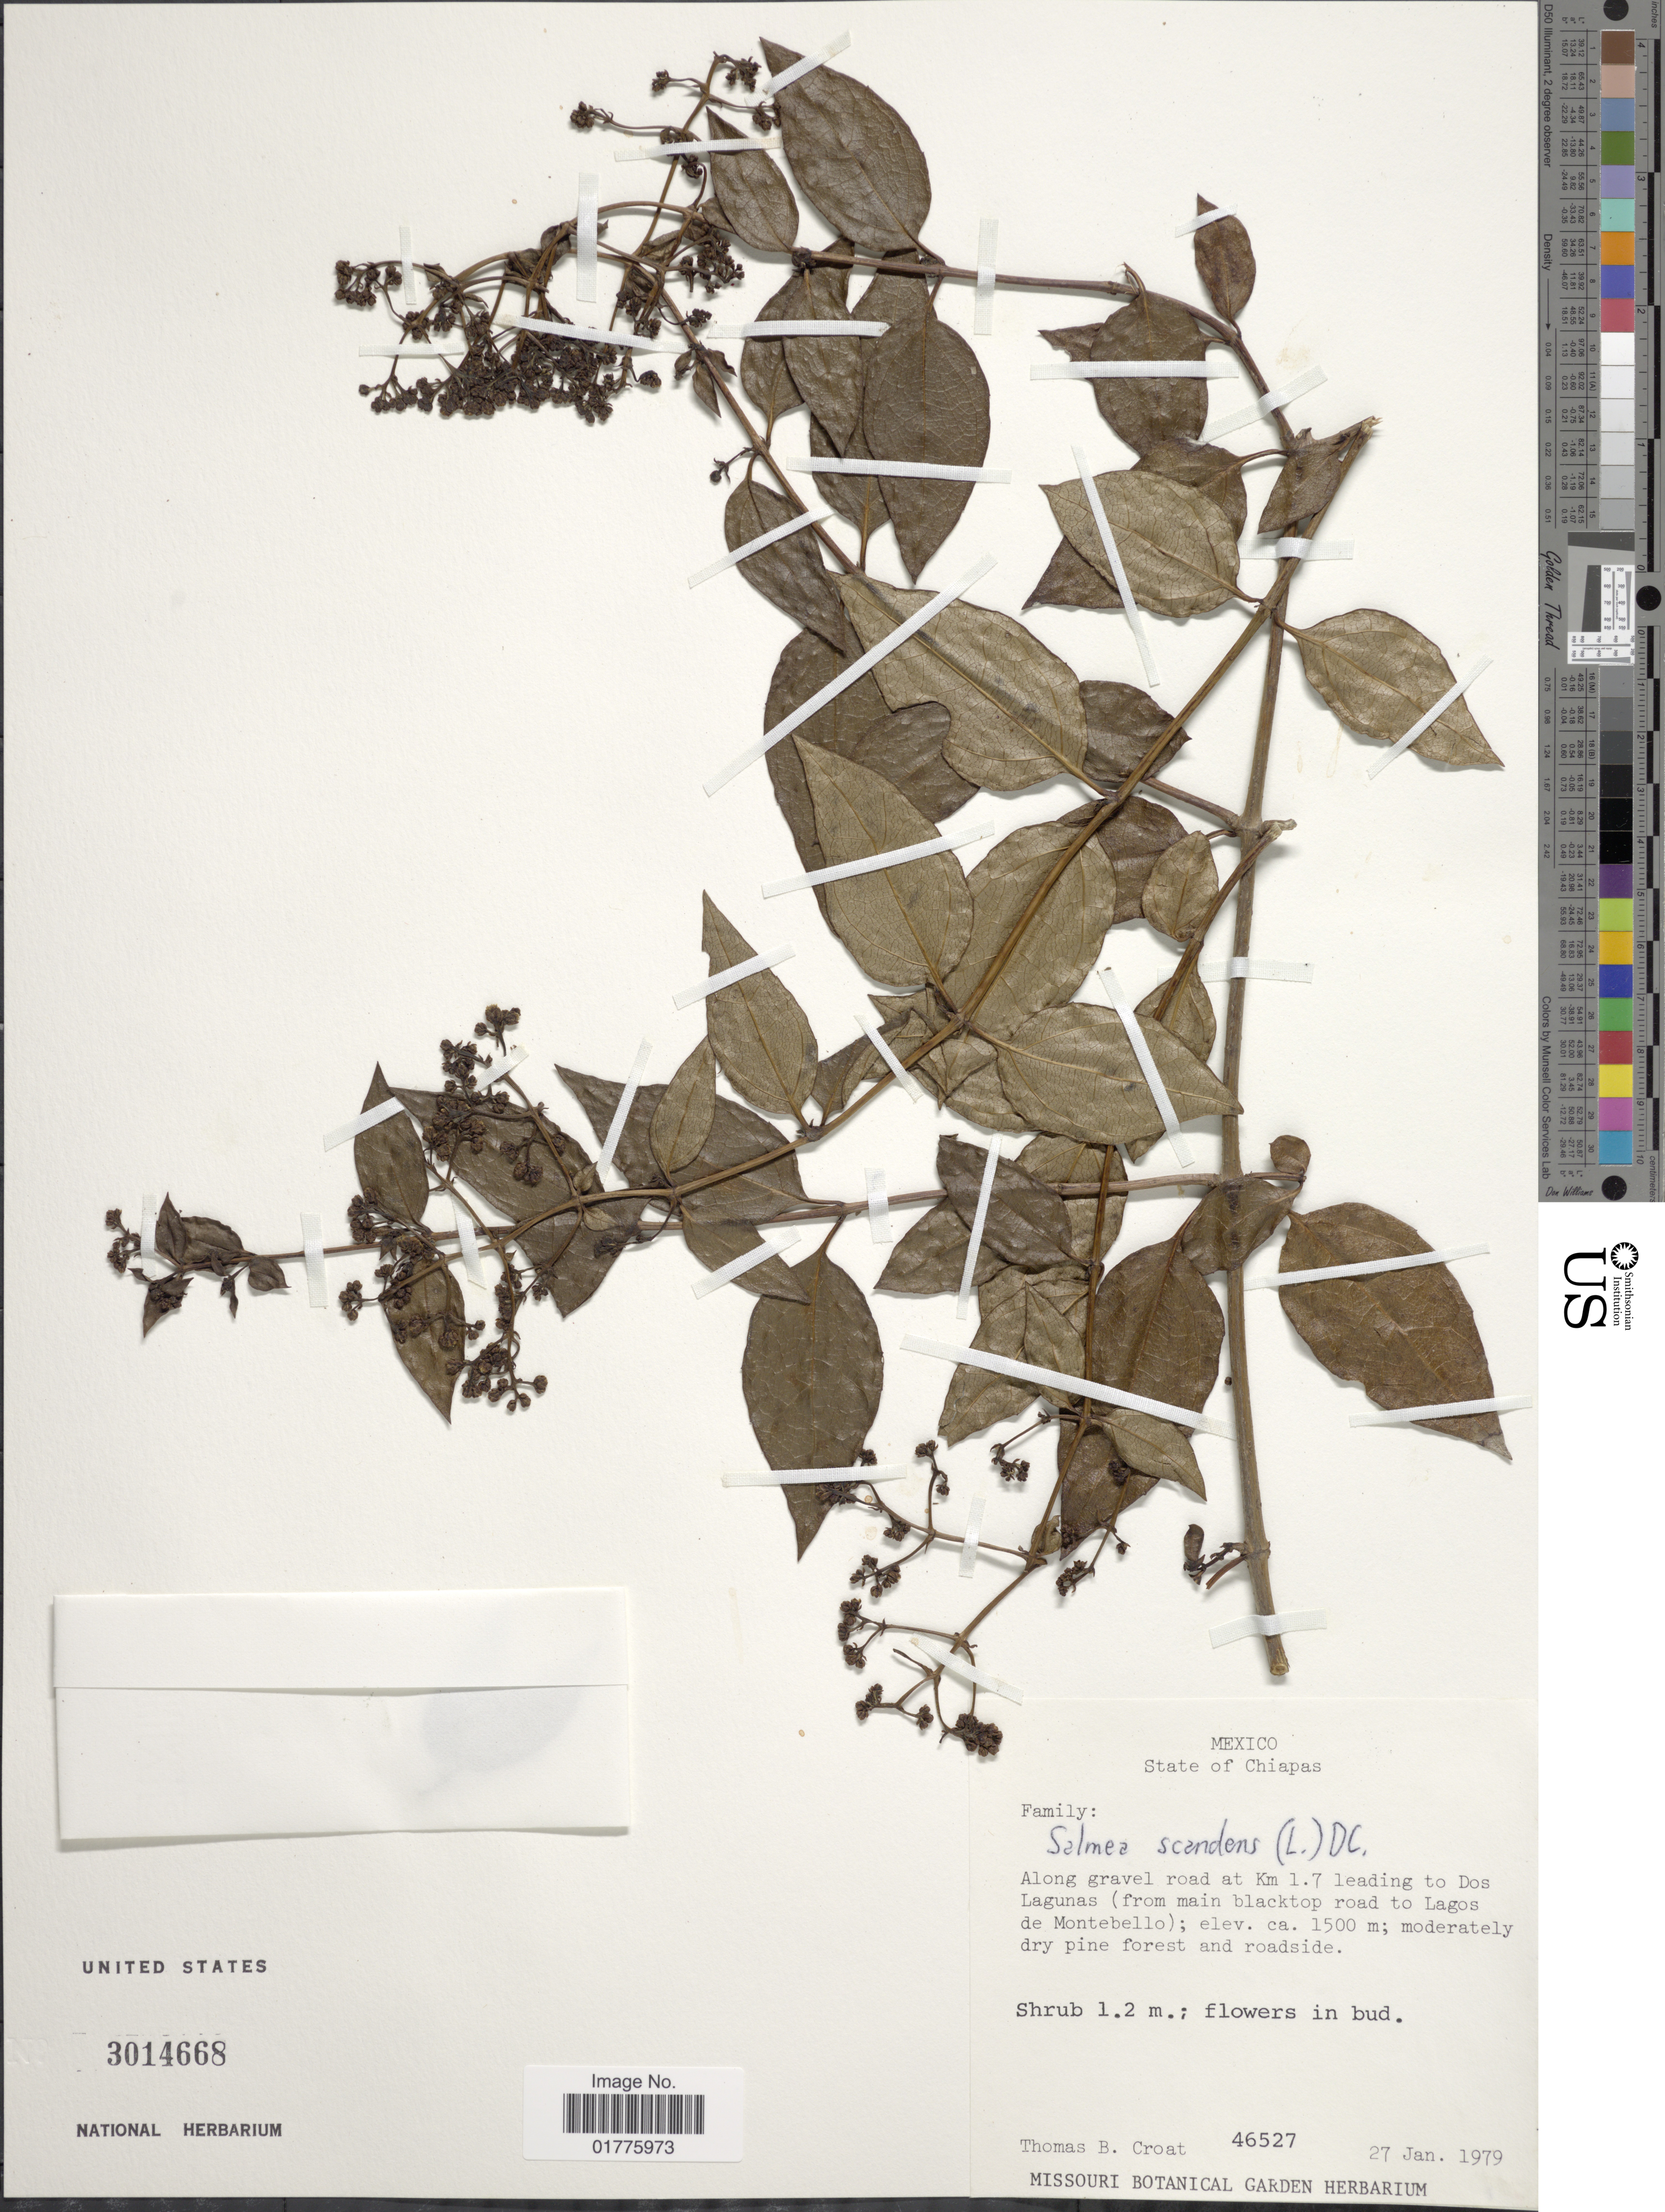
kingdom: Plantae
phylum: Tracheophyta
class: Magnoliopsida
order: Asterales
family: Asteraceae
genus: Salmea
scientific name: Salmea scandens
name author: (L.) DC.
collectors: T. B. Croat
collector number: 46527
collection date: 1979-01-27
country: Mexico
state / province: Chiapas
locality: Along gravel road at Km 1.7 leading to Dos Lagunas (from main blacktop road to Lagos de Montebello)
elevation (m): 1500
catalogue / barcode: US 3014668